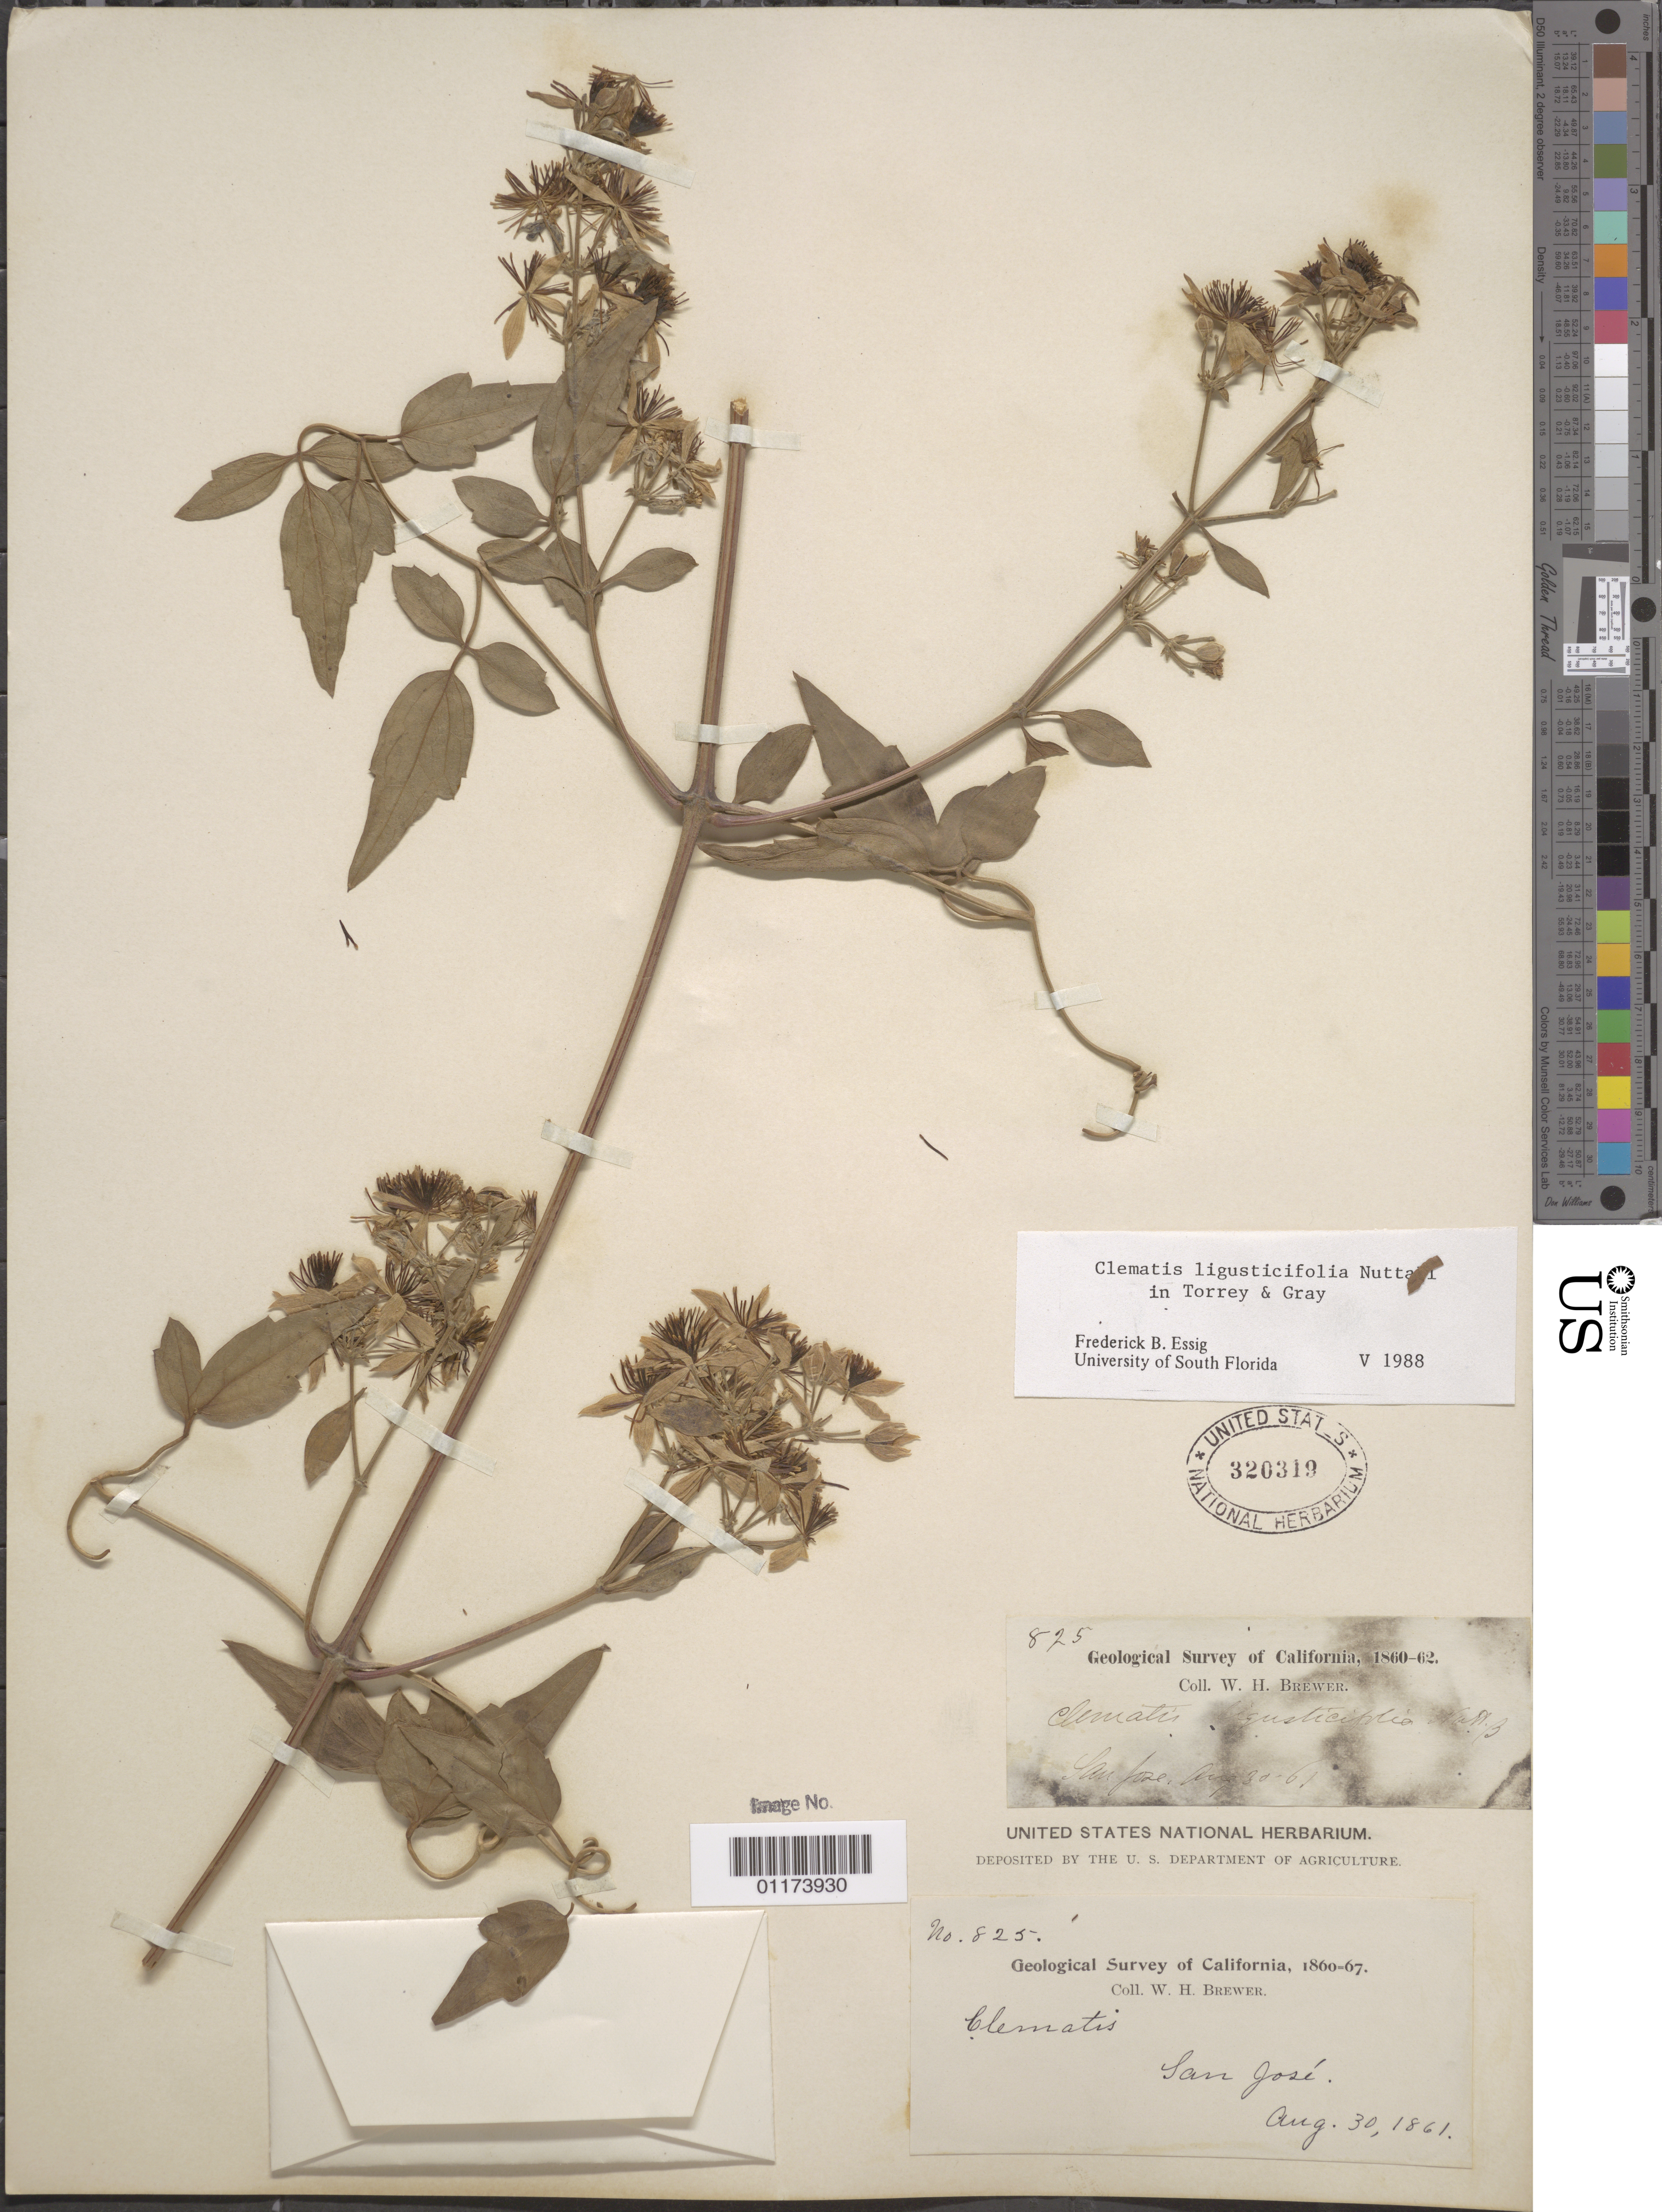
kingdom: Plantae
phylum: Tracheophyta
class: Magnoliopsida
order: Ranunculales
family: Ranunculaceae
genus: Clematis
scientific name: Clematis ligusticifolia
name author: Nutt.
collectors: W. H. Brewer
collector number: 825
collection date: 1861-08-30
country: United States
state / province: California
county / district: Santa Clara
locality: San Jose.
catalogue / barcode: US 320319